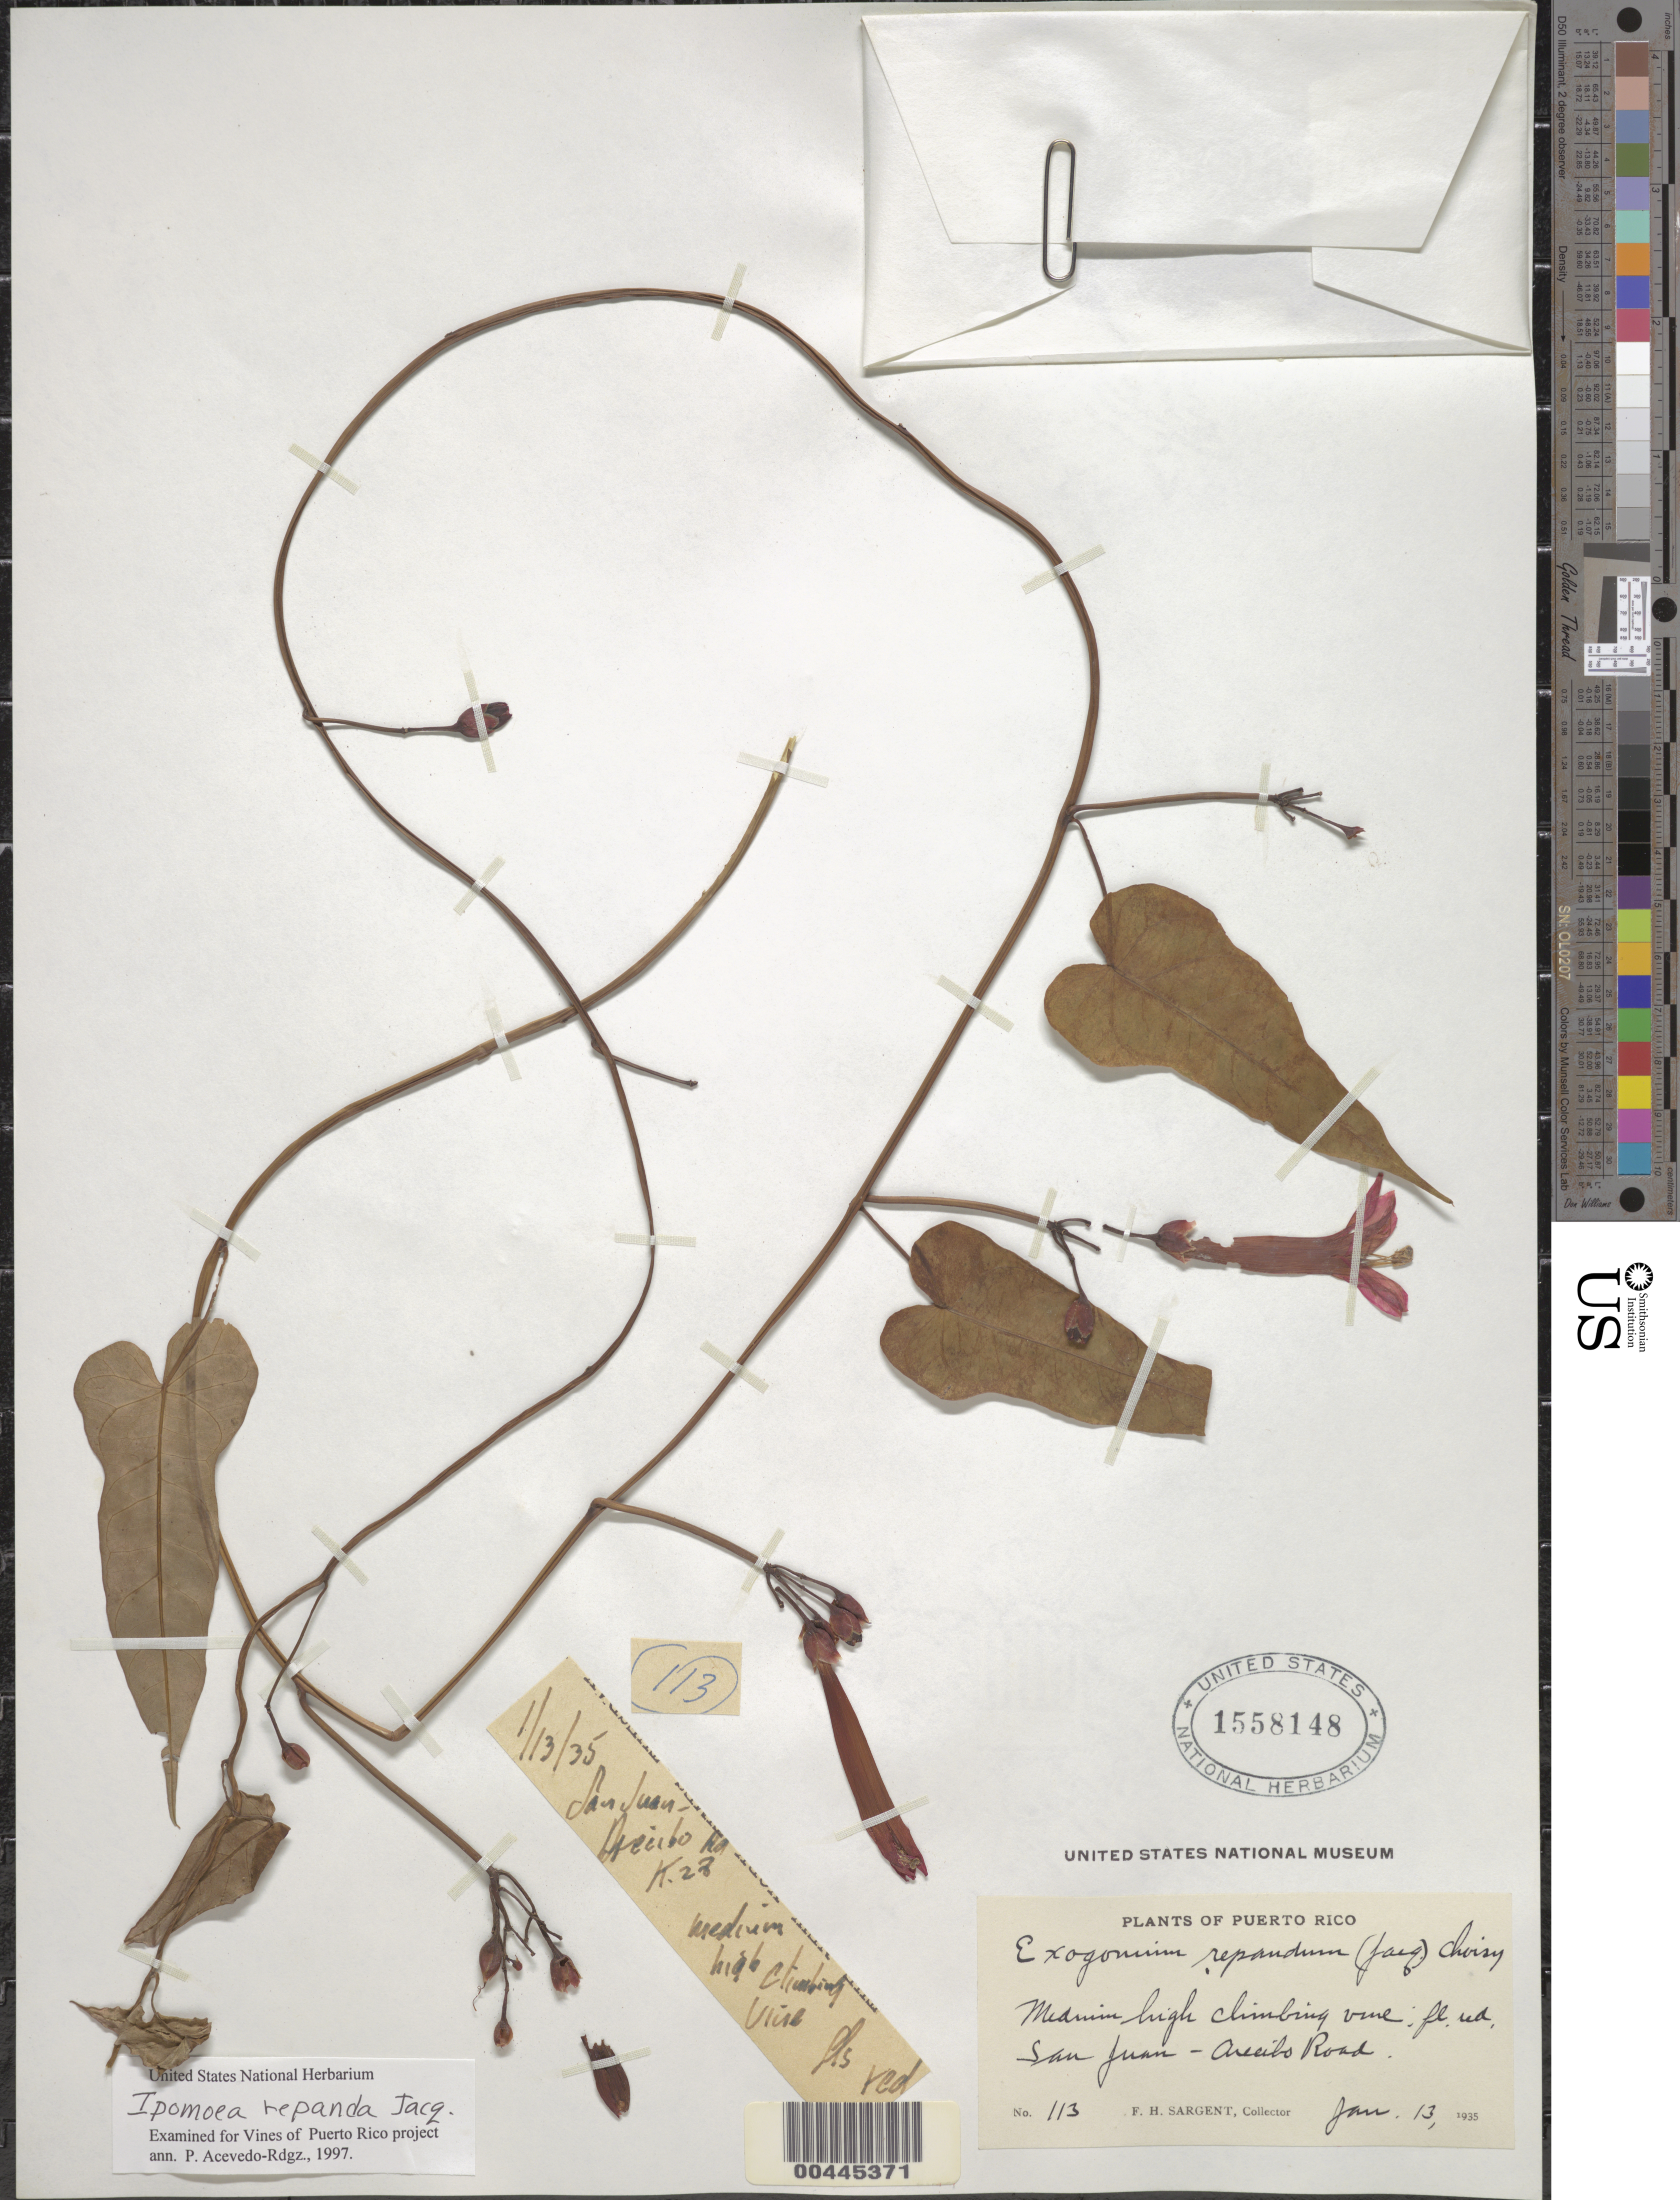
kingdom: Plantae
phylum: Tracheophyta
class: Magnoliopsida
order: Solanales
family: Convolvulaceae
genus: Ipomoea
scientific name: Ipomoea repanda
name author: Jacq.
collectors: F. H. Sargent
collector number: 113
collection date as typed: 13 Jan 1935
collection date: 1935-01-13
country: Puerto Rico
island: Greater Antilles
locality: San Juan - Arecibo road.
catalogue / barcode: US 1558148